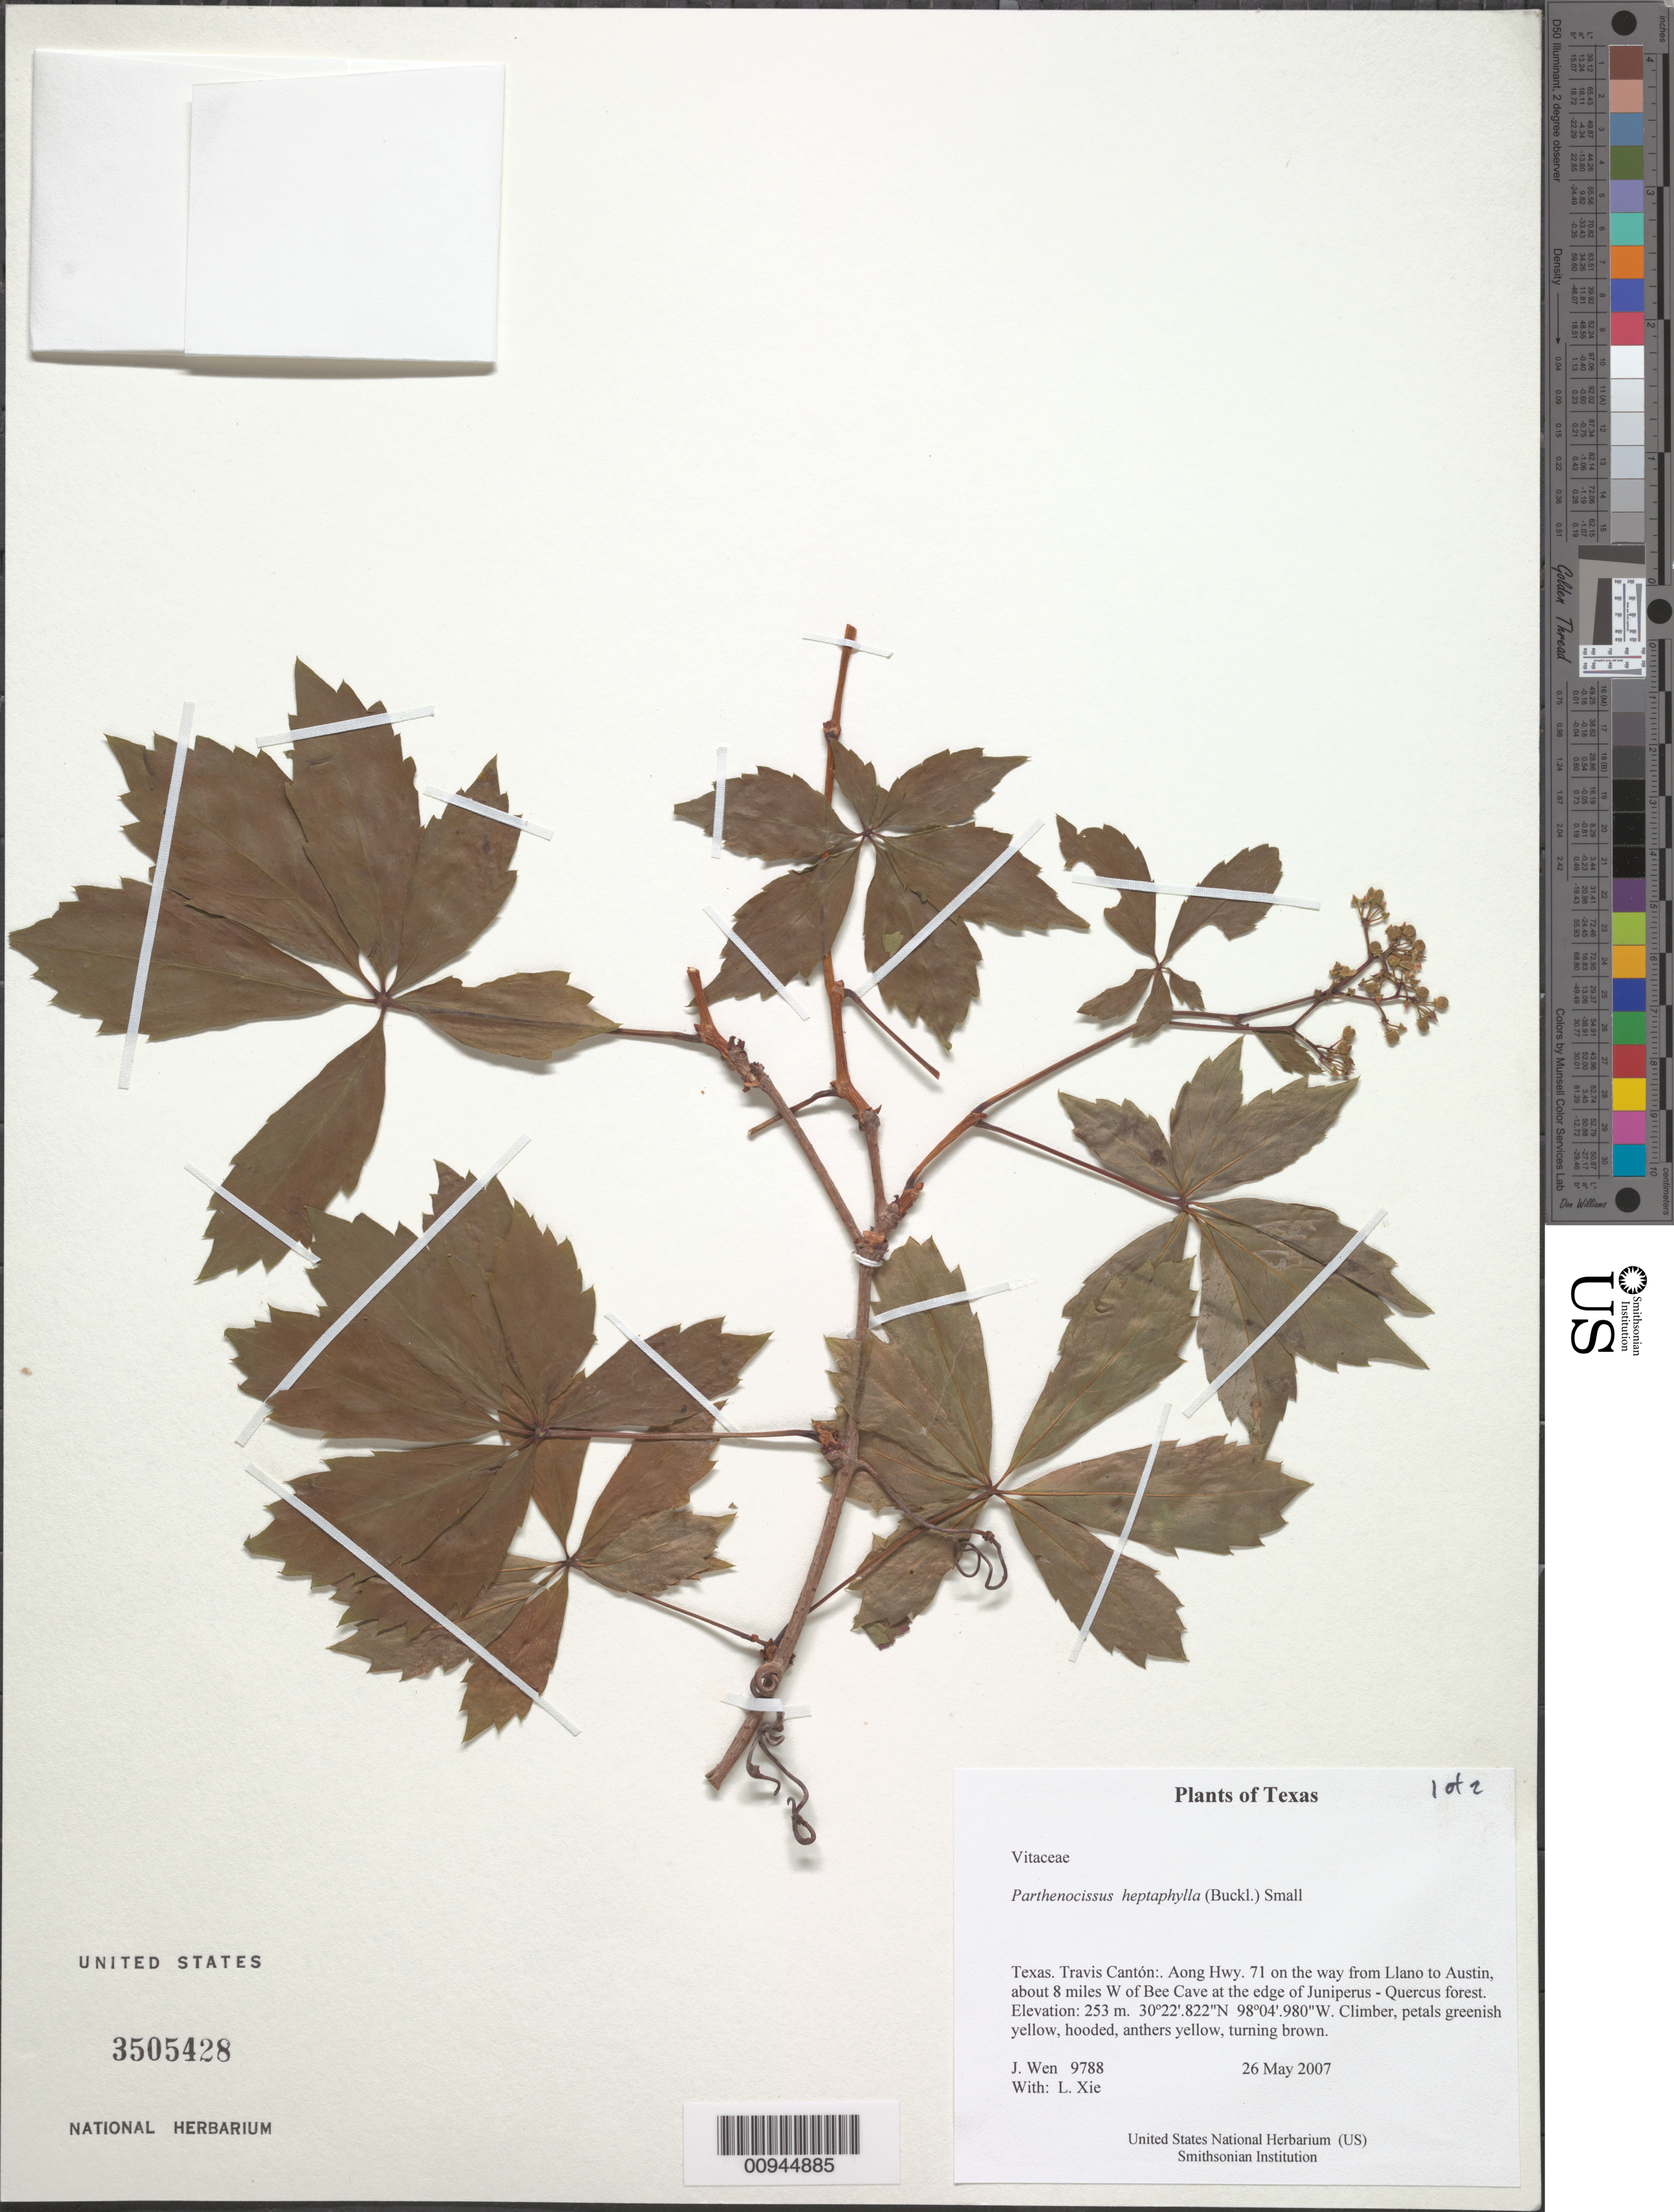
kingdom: Plantae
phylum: Tracheophyta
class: Magnoliopsida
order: Vitales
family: Vitaceae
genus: Parthenocissus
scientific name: Parthenocissus heptaphylla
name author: (Buckley) Britton ex Small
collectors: J. Wen & L. Xie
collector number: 9788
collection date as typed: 26 May 2007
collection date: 2007-05-26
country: United States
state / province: Texas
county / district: Travis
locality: Along Hwy. 71 on the way from Llano to Austin, about 8 miles W of Bee Cave at the edge of Juniperus - Quercus forest.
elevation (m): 253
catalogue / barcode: US 3505428